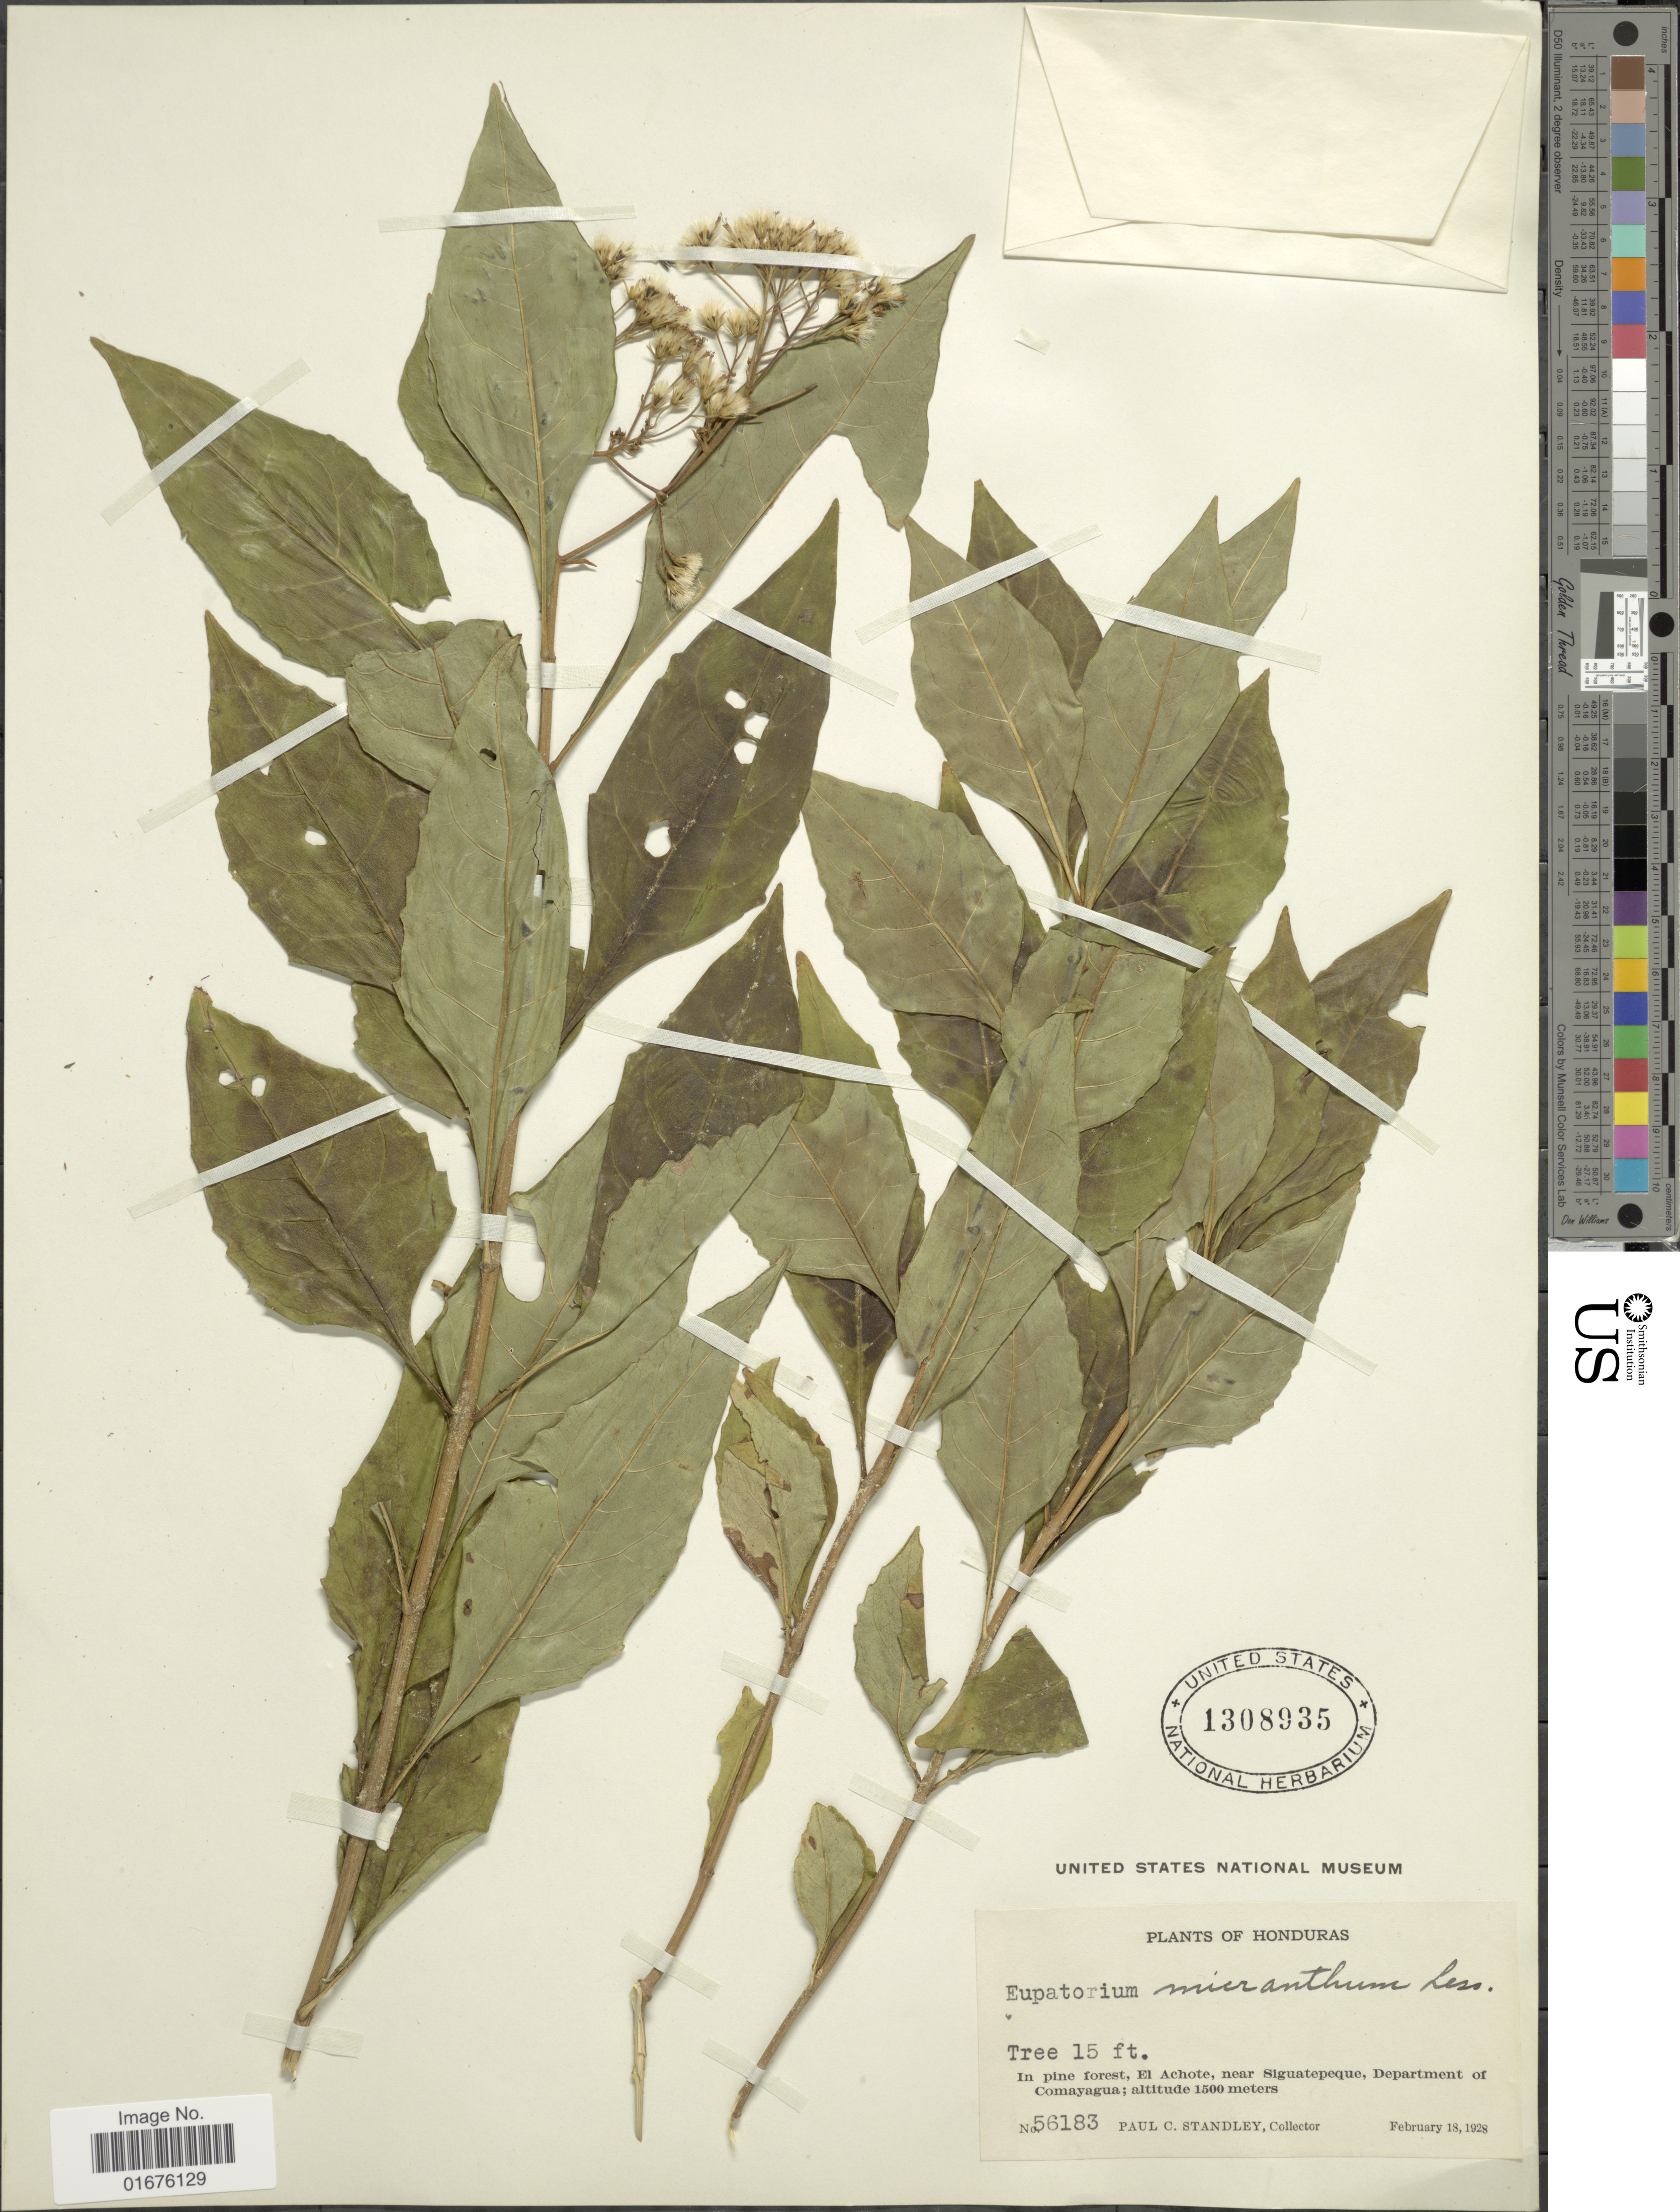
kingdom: Plantae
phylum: Tracheophyta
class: Magnoliopsida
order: Asterales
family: Asteraceae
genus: Ageratina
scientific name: Ageratina ligustrina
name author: (DC.) R.M. King & H. Rob.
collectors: P. C. Standley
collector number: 56183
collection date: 1928-02-18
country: Honduras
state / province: Comayagua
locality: In pine forest, El Achote, near Siguatepeque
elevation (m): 1500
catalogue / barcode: US 1308935